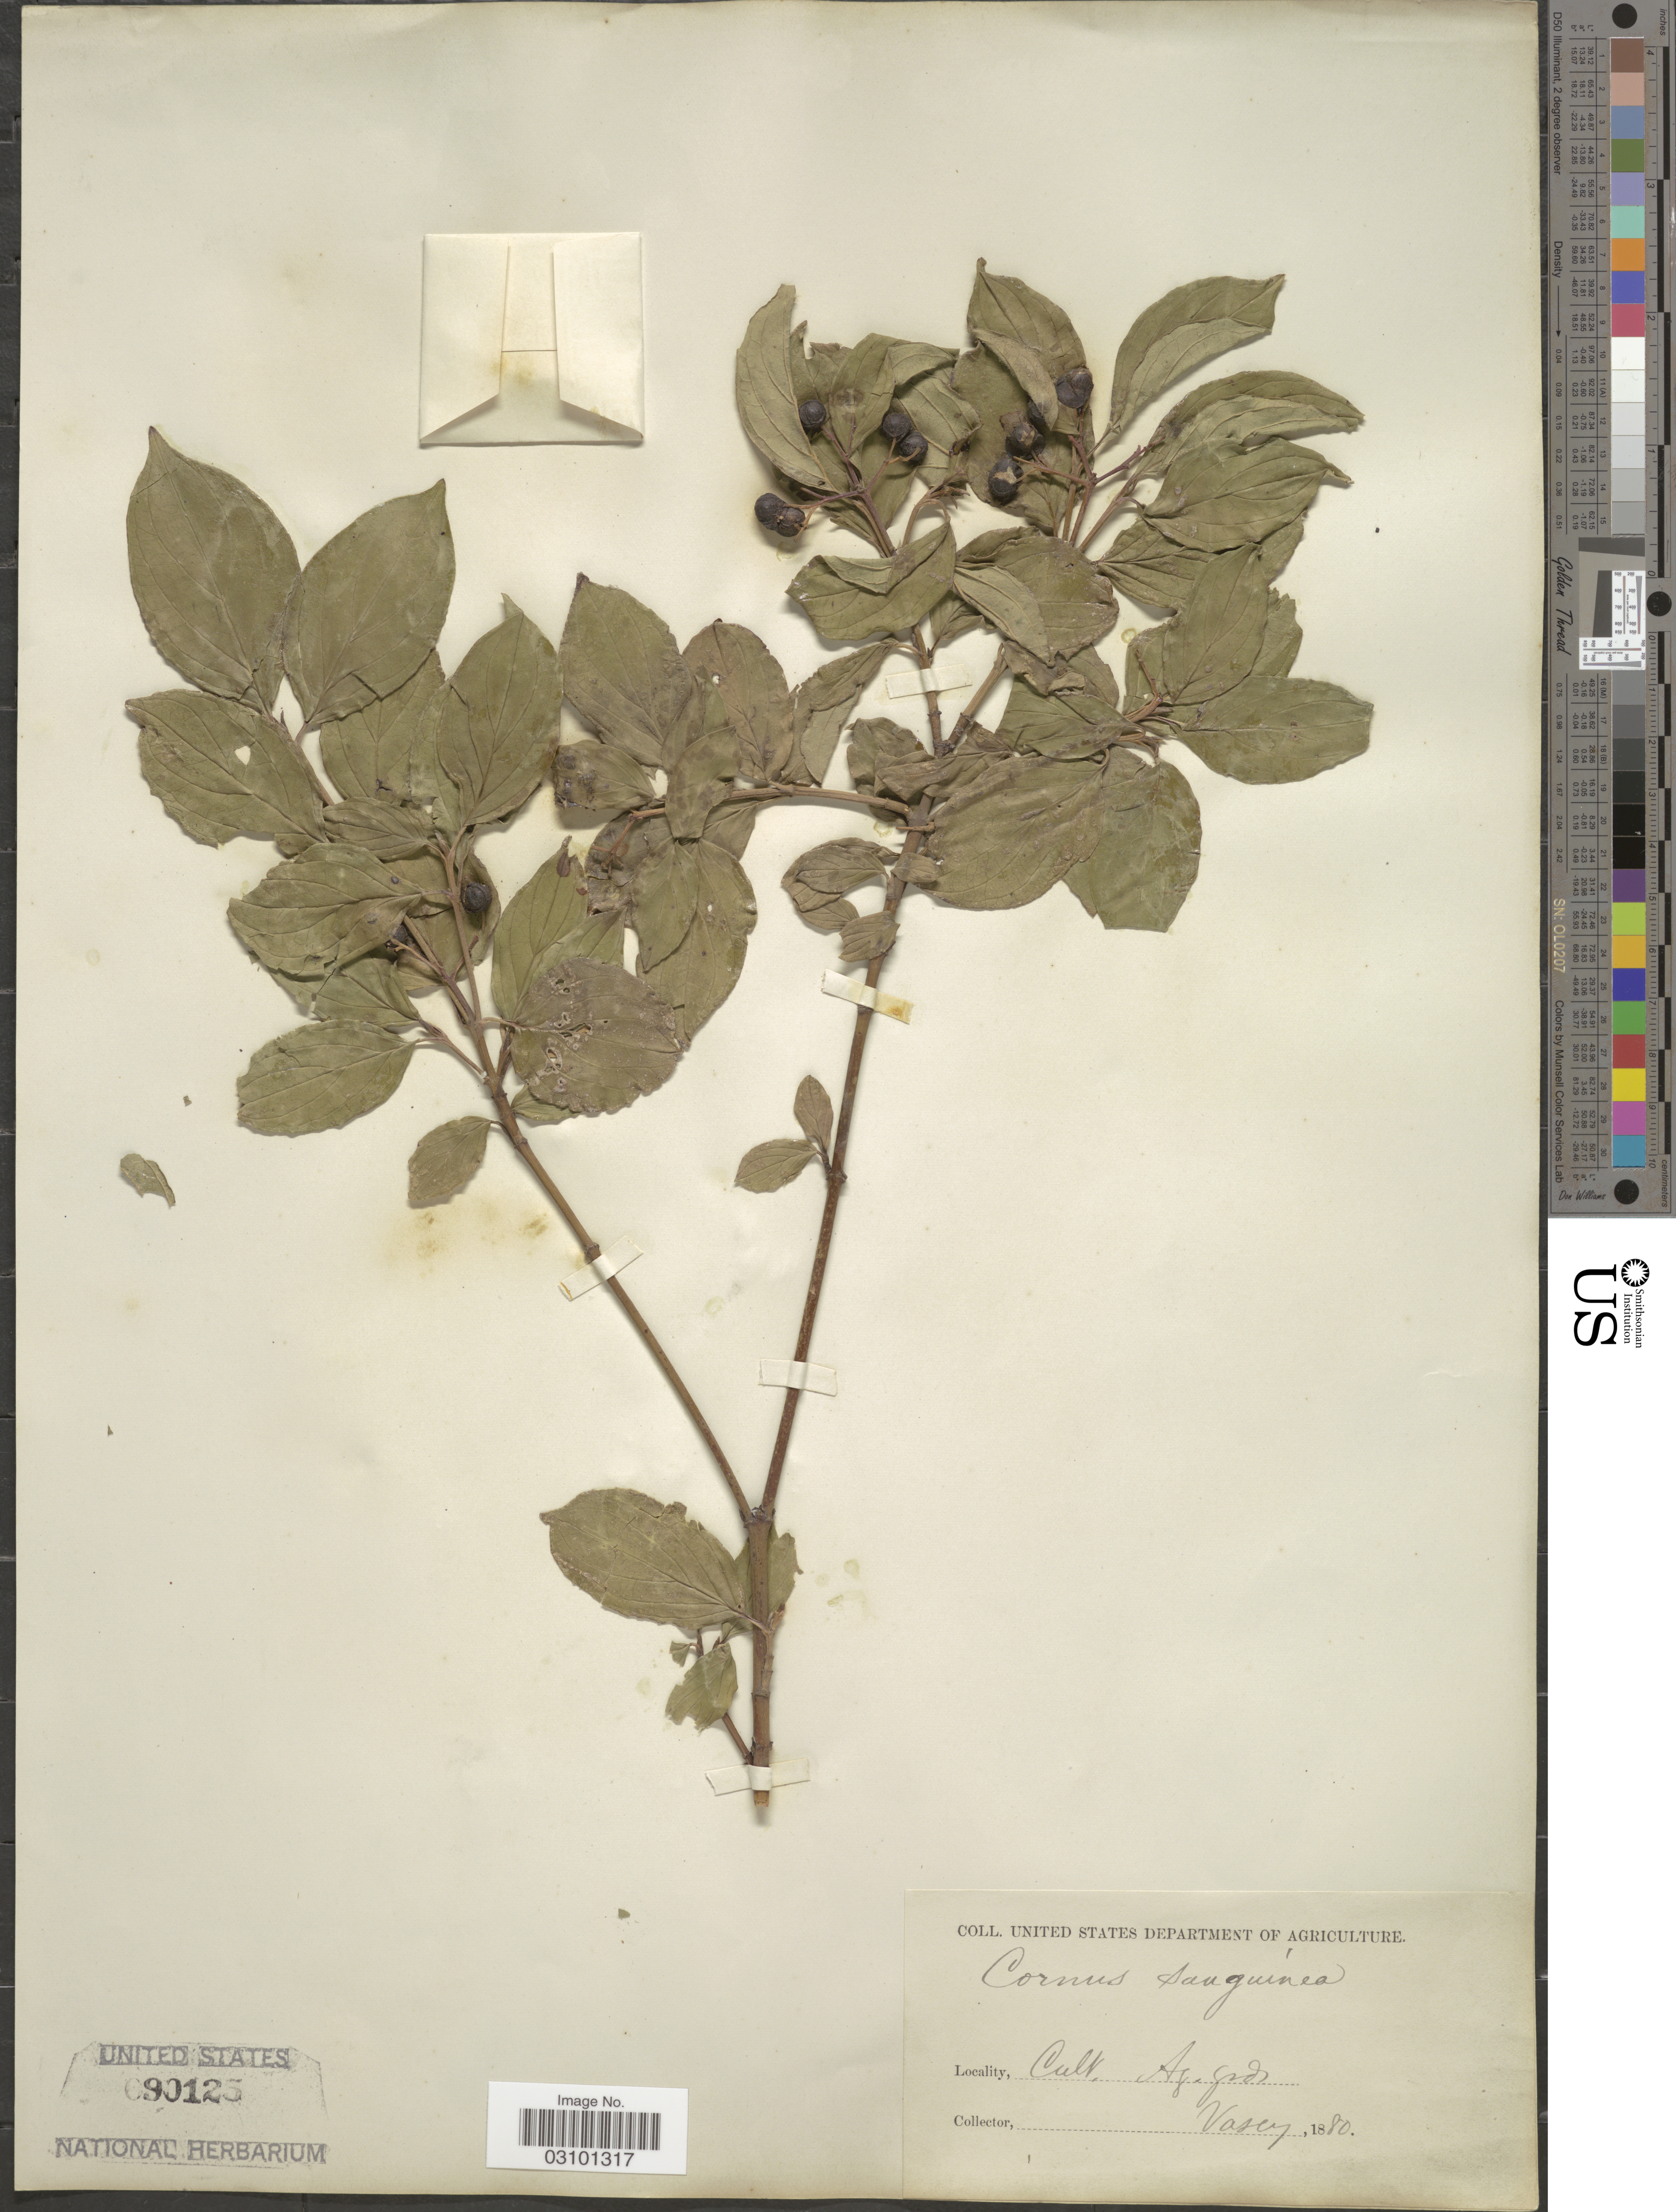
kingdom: Plantae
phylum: Tracheophyta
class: Magnoliopsida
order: Cornales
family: Cornaceae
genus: Cornus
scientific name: Cornus sanguinea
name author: L.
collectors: Vasey, --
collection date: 1880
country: United States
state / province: District of Columbia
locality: Cult. Ag. grds.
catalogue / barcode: US 90125